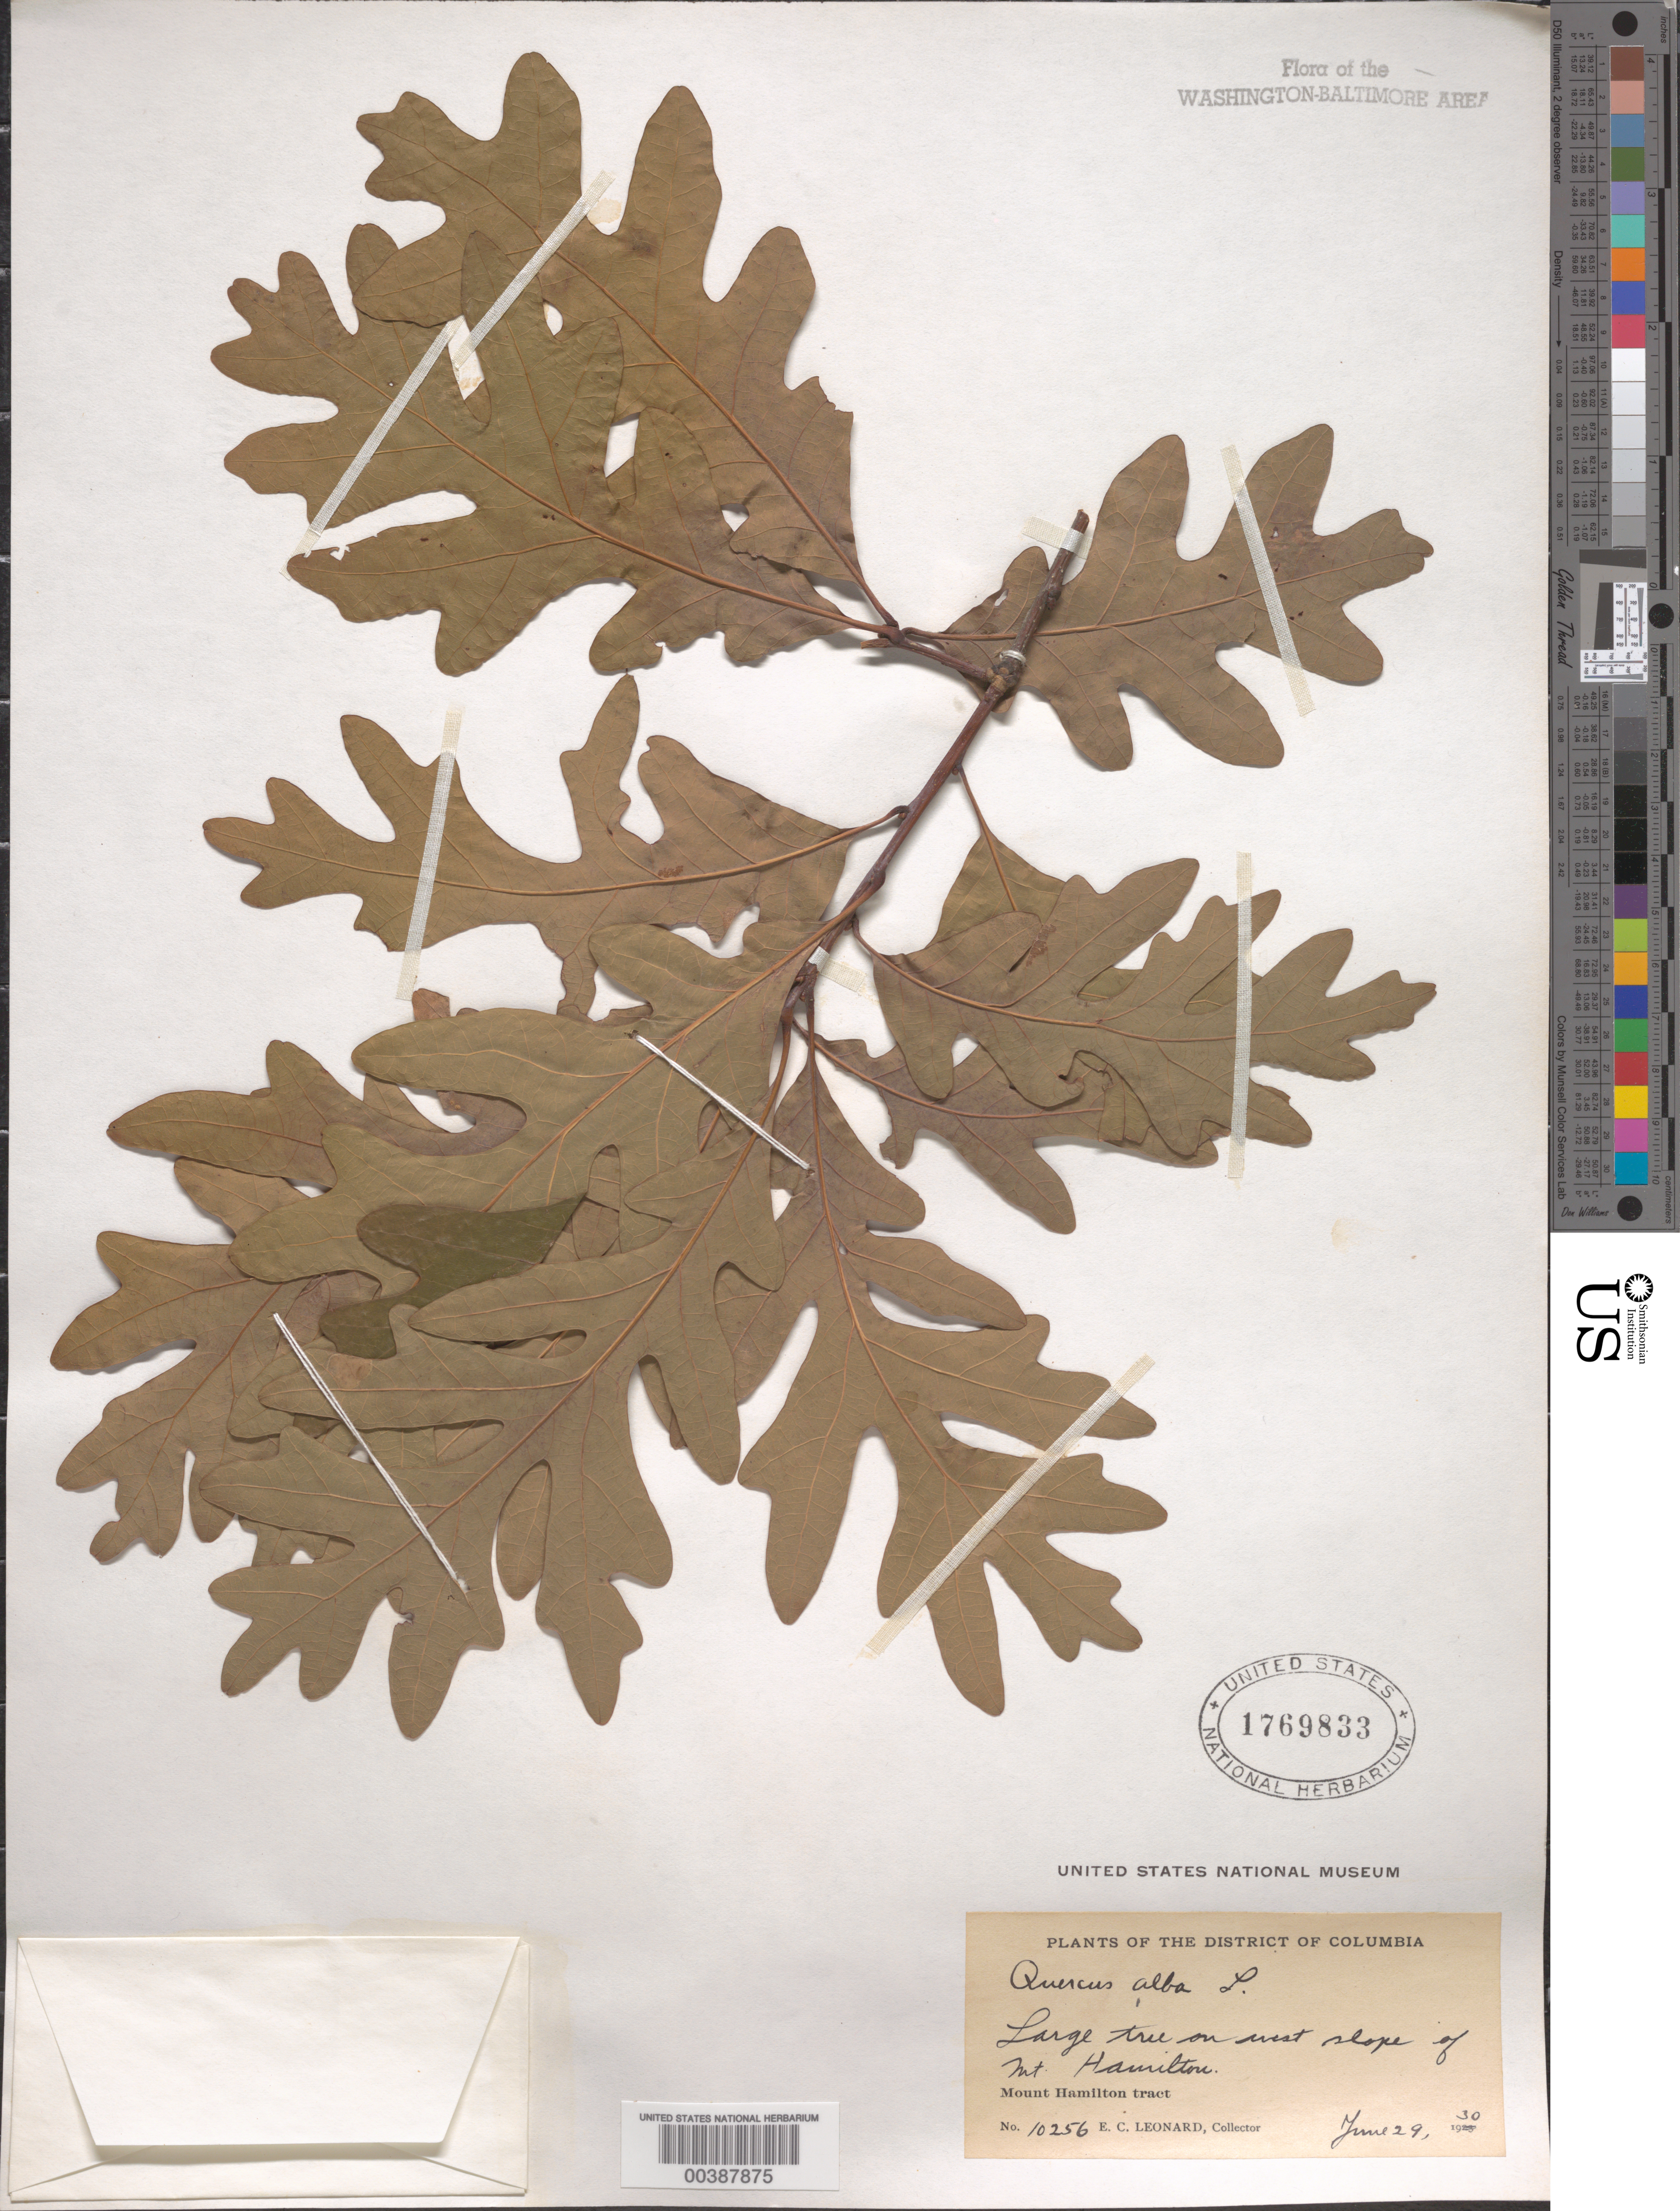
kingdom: Plantae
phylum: Tracheophyta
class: Magnoliopsida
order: Fagales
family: Fagaceae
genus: Quercus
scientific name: Quercus alba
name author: L.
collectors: E. C. Leonard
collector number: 10256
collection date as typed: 29 Jun 1930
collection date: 1930-06-29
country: United States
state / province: District of Columbia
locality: Mount Hamilton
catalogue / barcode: US 1769833